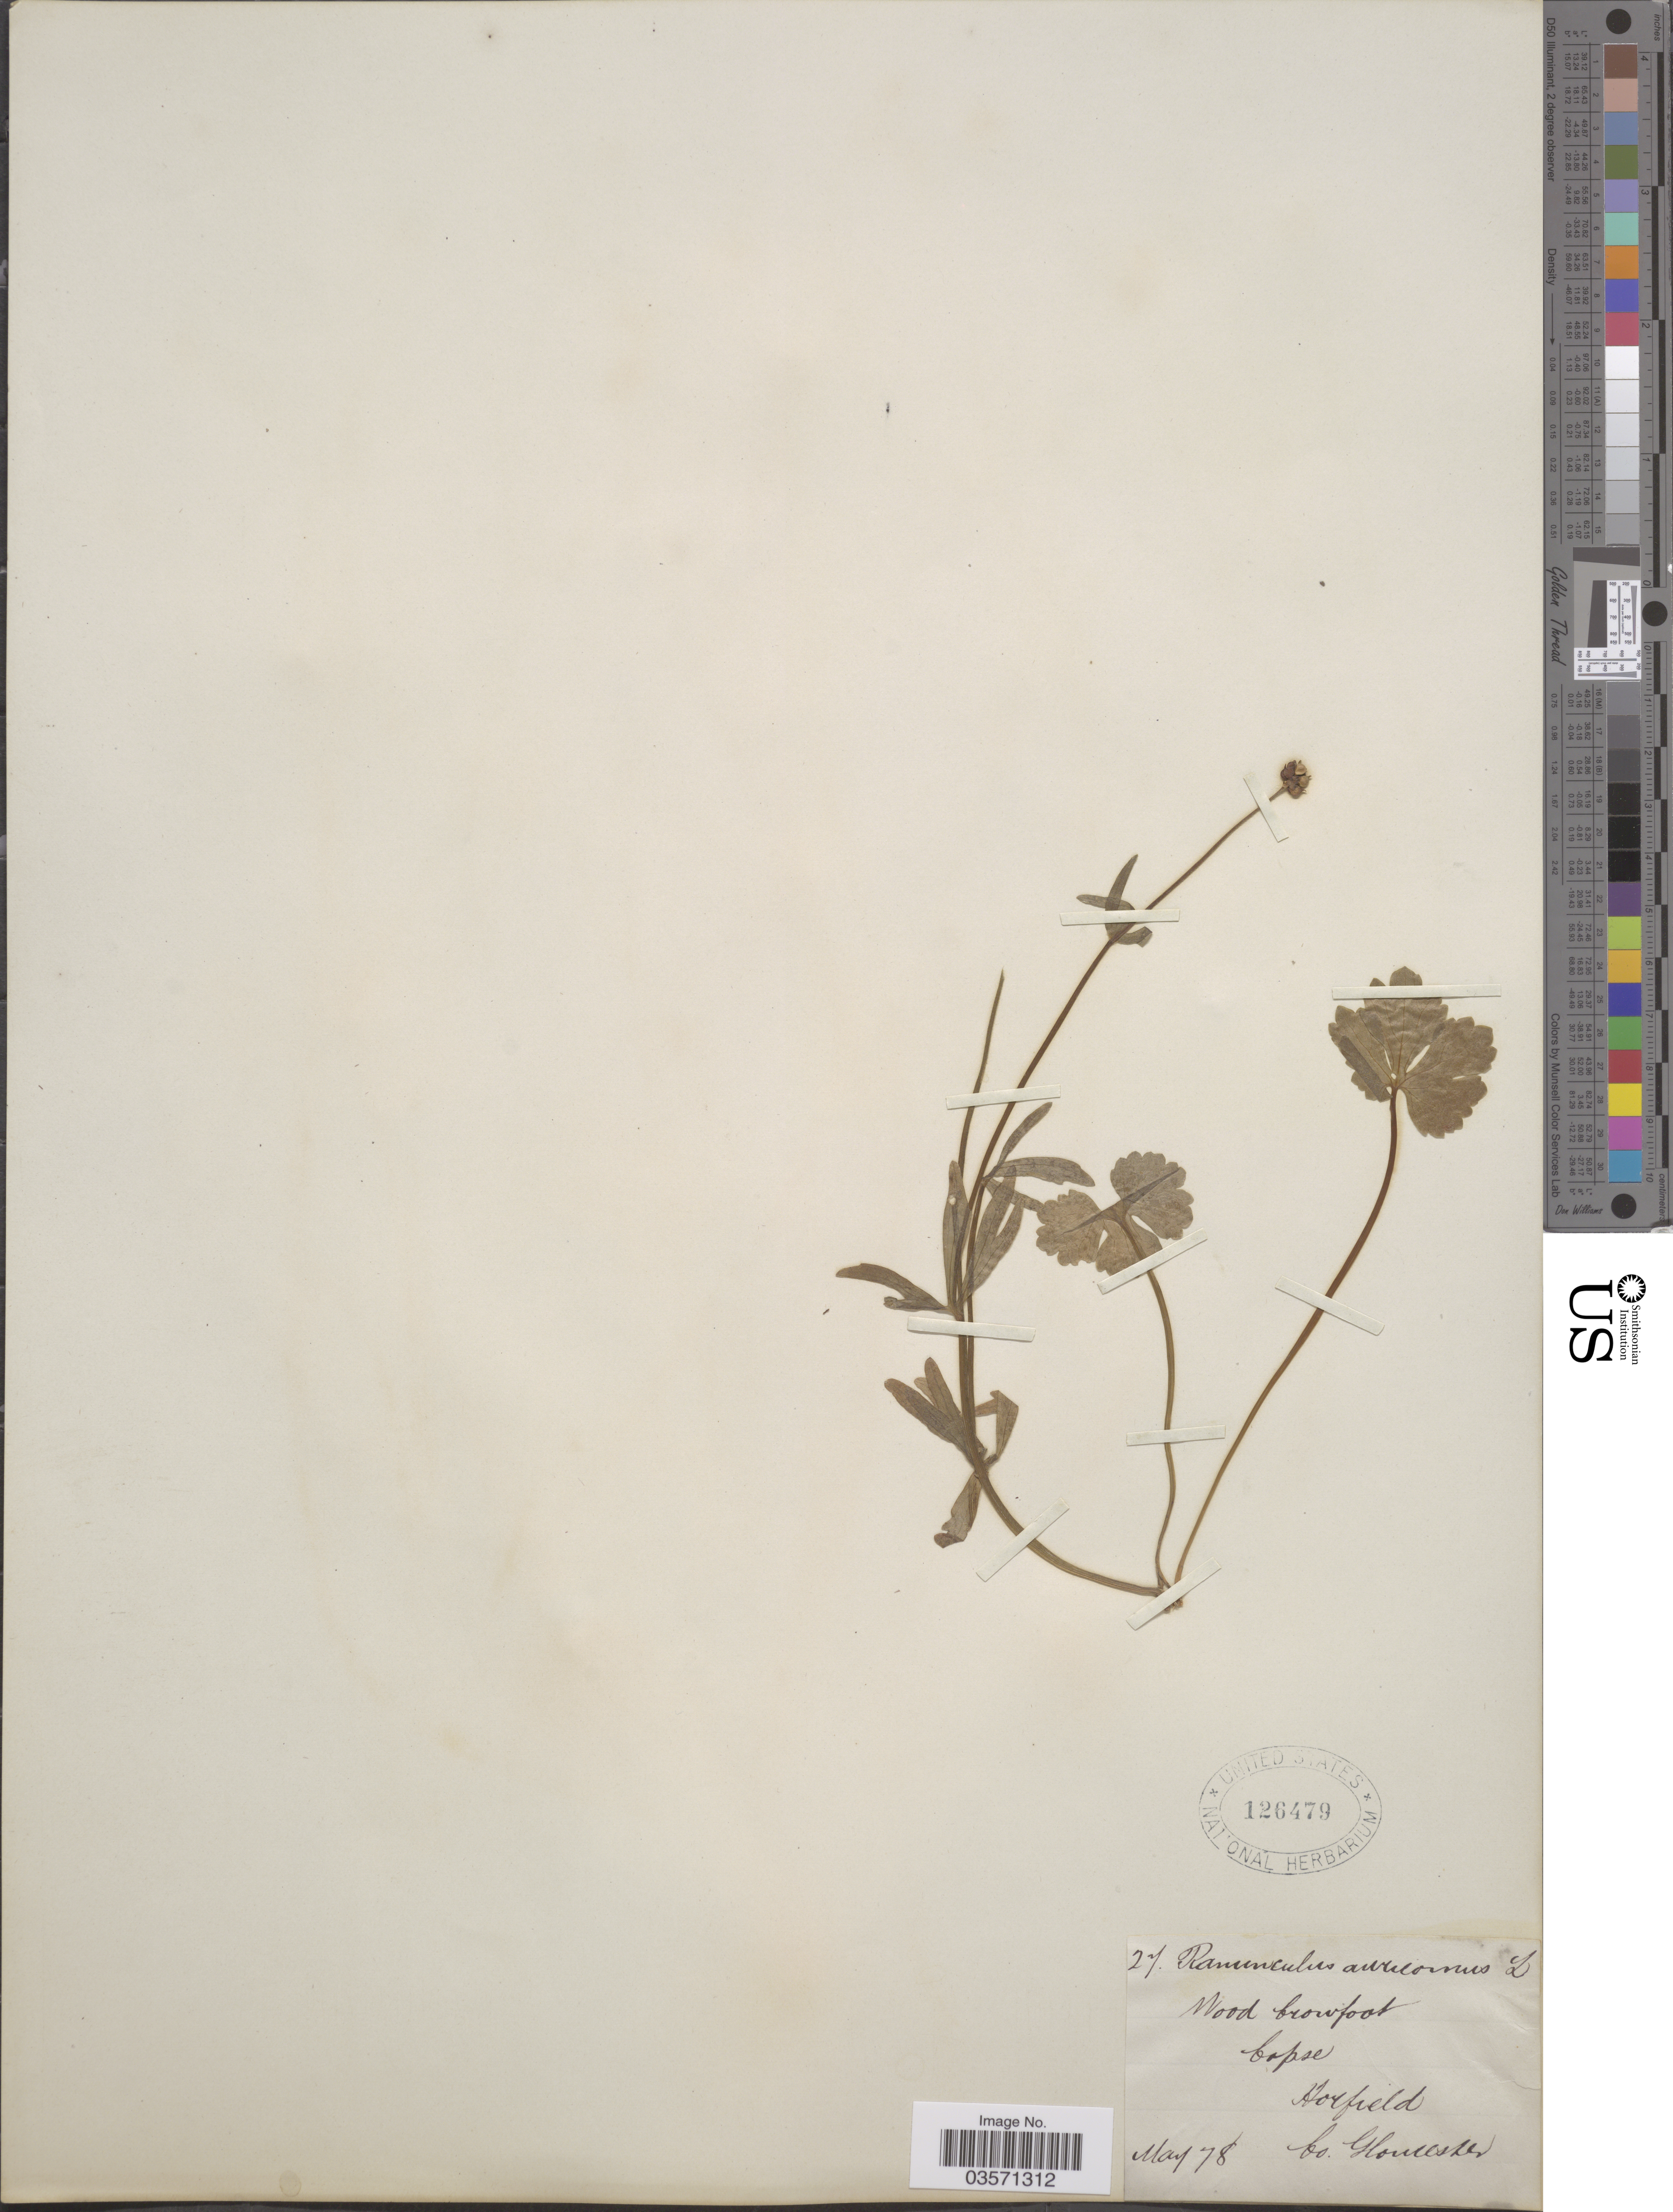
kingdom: Plantae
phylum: Tracheophyta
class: Magnoliopsida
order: Ranunculales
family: Ranunculaceae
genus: Ranunculus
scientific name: Ranunculus auricomus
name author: L.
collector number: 27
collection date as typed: Transcribed d/m/y: /5/78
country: United Kingdom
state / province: England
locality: Wood Crowfoot. Copse Horfield Co. Gloucester.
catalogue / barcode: US 126479